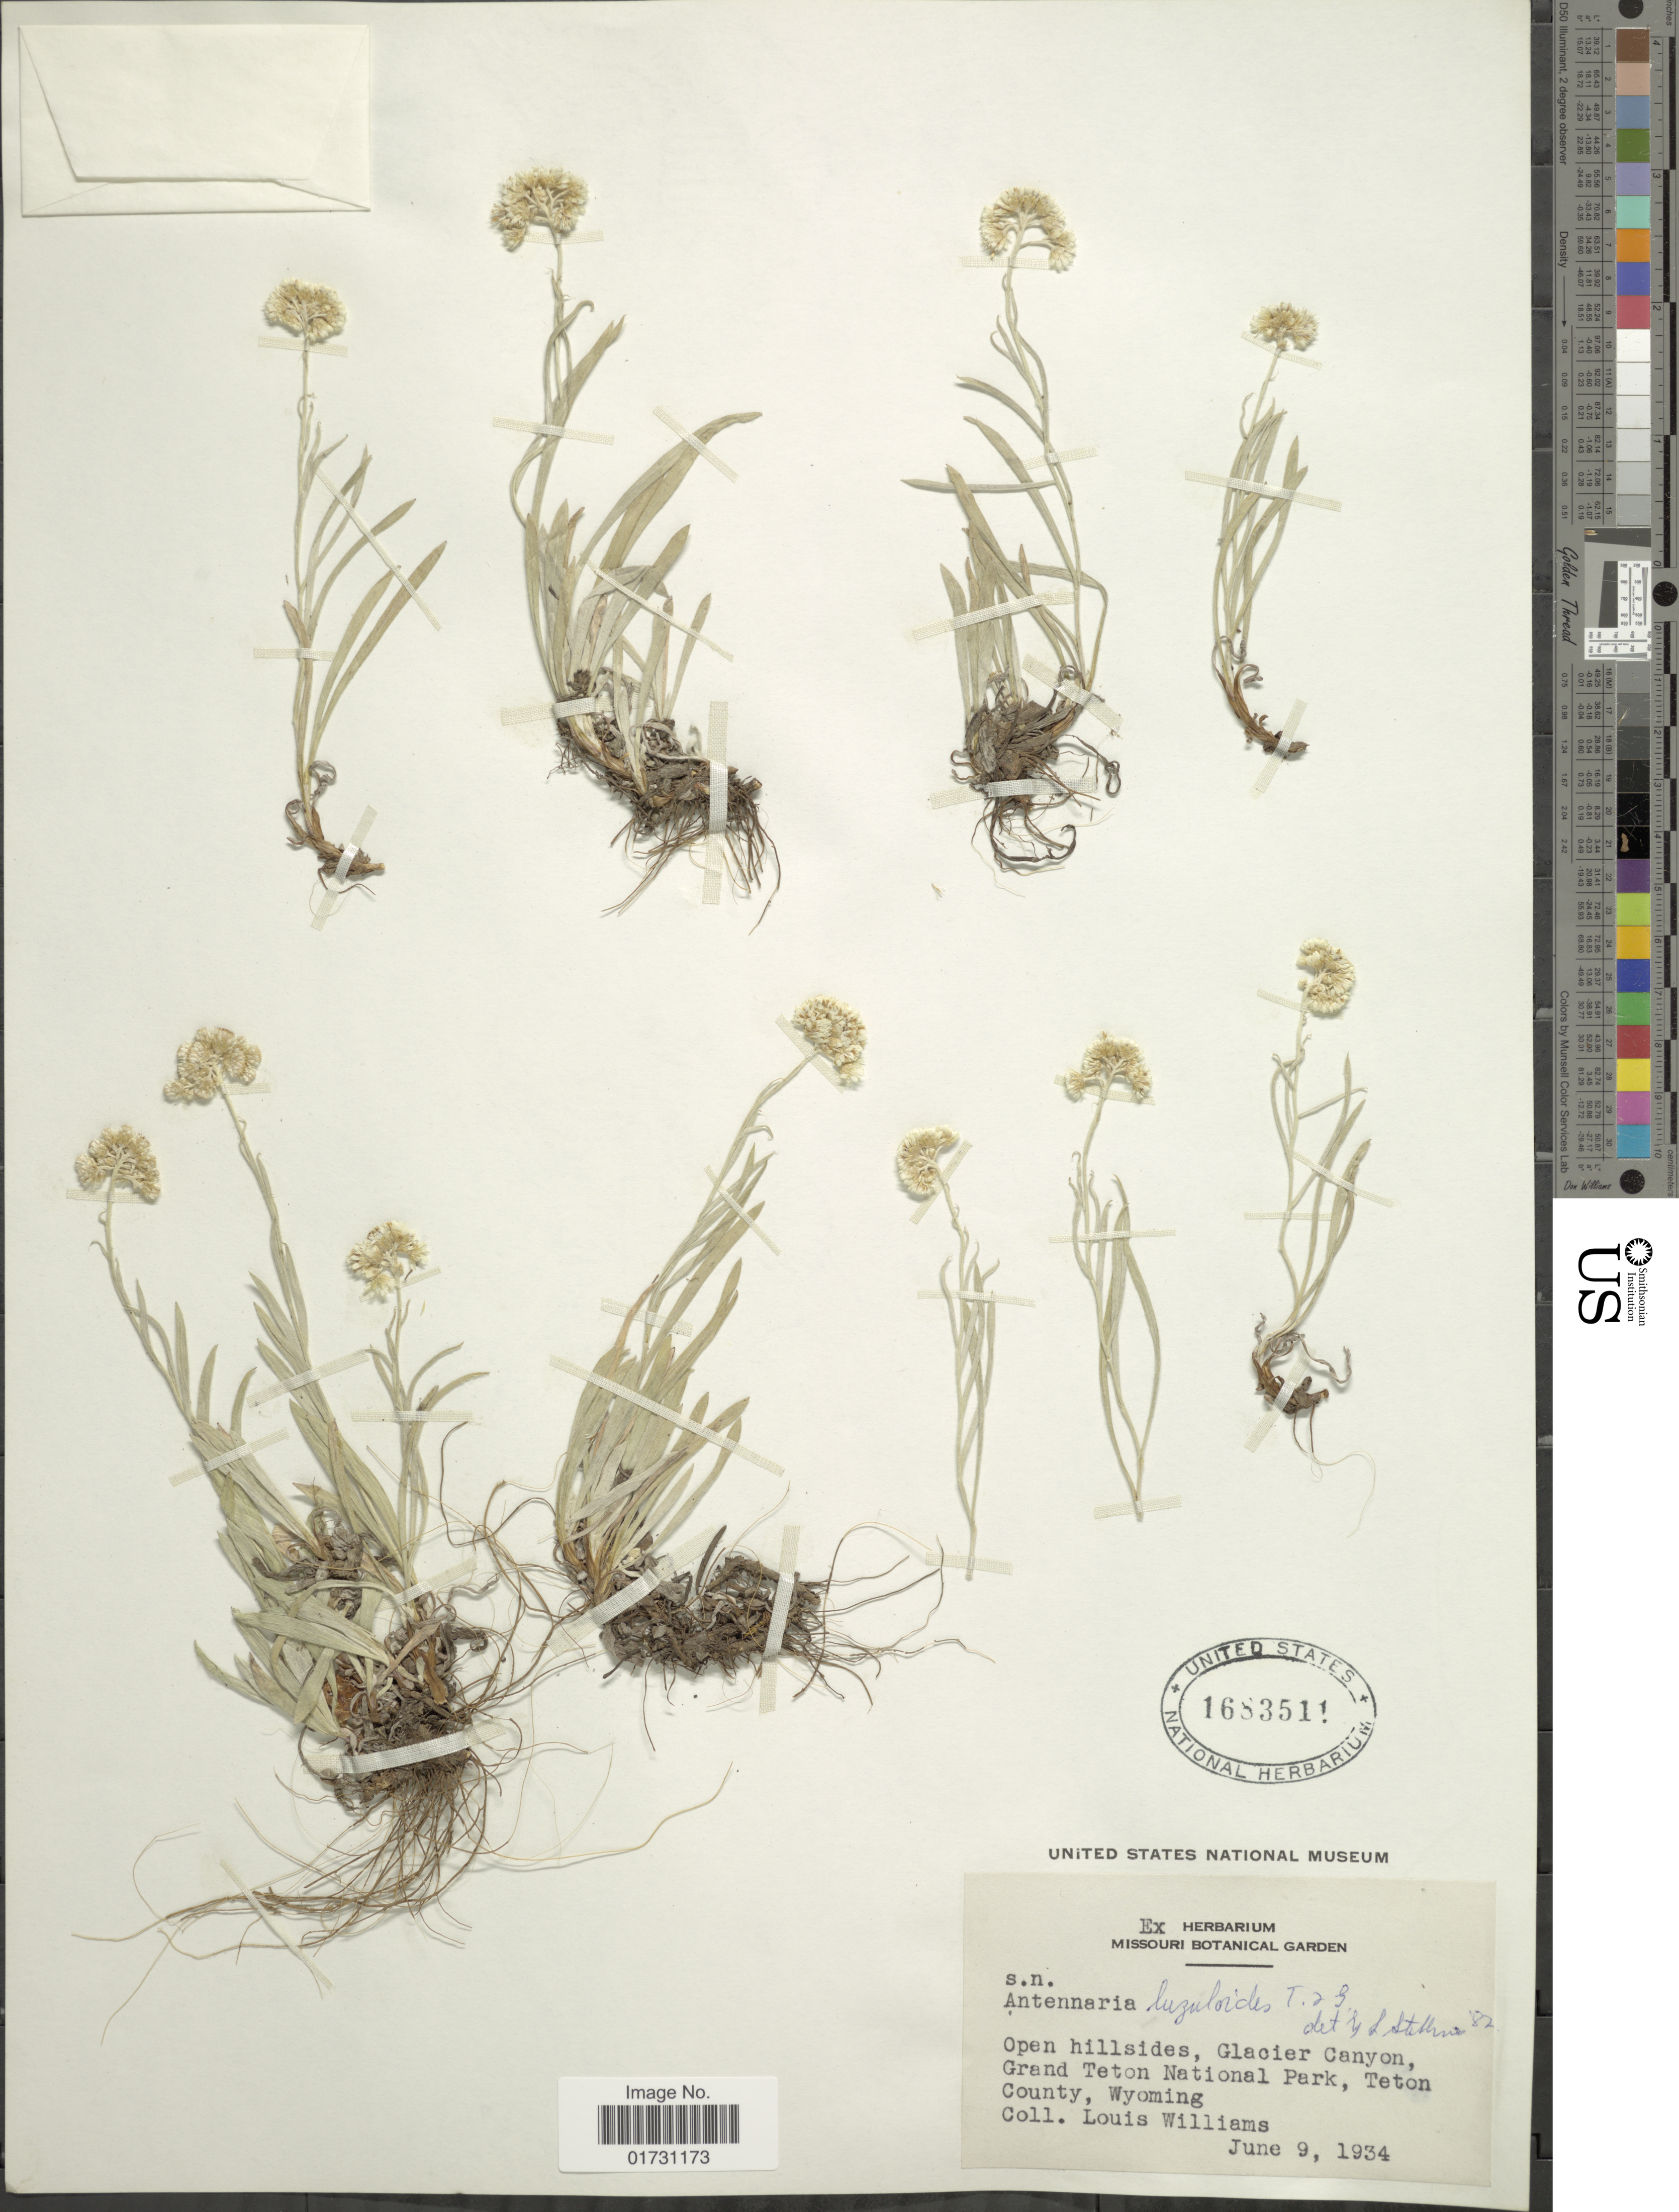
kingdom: Plantae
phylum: Tracheophyta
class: Magnoliopsida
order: Asterales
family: Asteraceae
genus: Antennaria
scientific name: Antennaria luzuloides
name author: Torr. & A. Gray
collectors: L. G. Williams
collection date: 1934-06-09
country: United States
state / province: Wyoming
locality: Glacier Canyon, Grand Teton National Park, teton County, Wyoming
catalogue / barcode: US 1683511